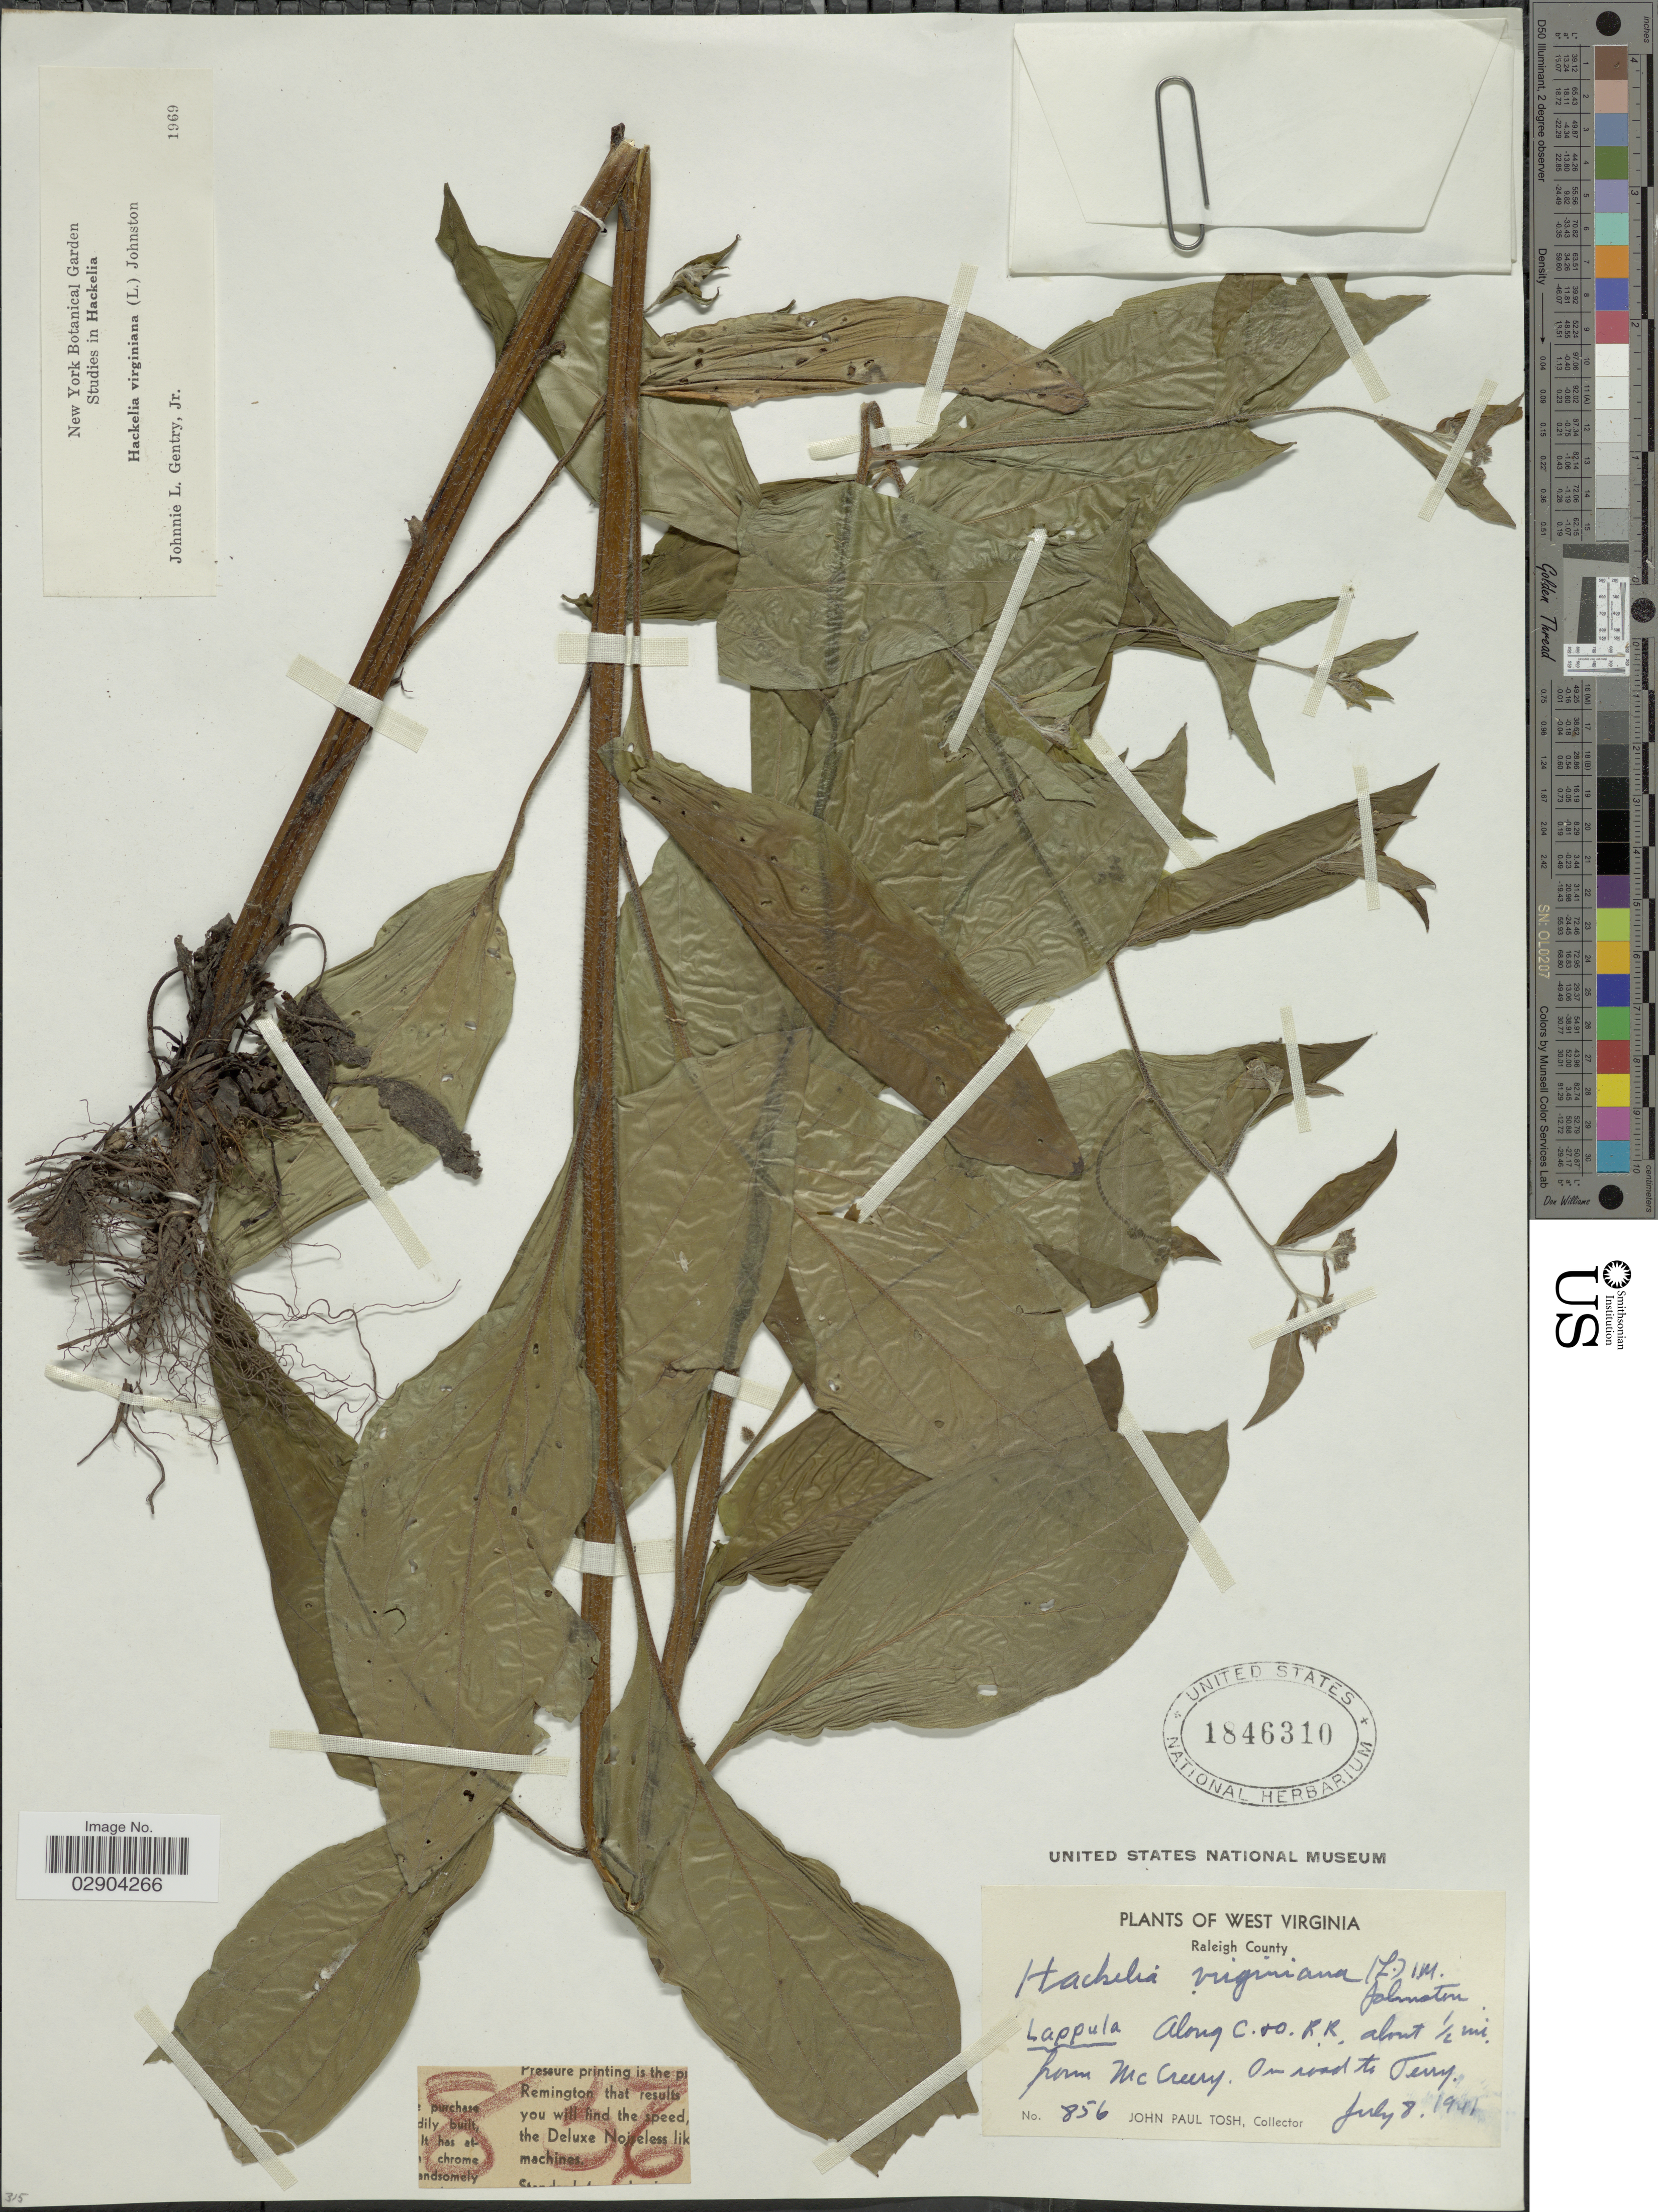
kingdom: Plantae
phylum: Tracheophyta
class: Magnoliopsida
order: Boraginales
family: Boraginaceae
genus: Hackelia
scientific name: Hackelia virginiana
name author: (L.) I.M. Johnst.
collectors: J. Tosh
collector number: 856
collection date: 1941-07-08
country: United States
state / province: West Virginia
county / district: Raleigh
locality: Raleigh County. Along C. & O. RR, about ½ mi. from Mc Creery. On road to Terry.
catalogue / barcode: US 1846310